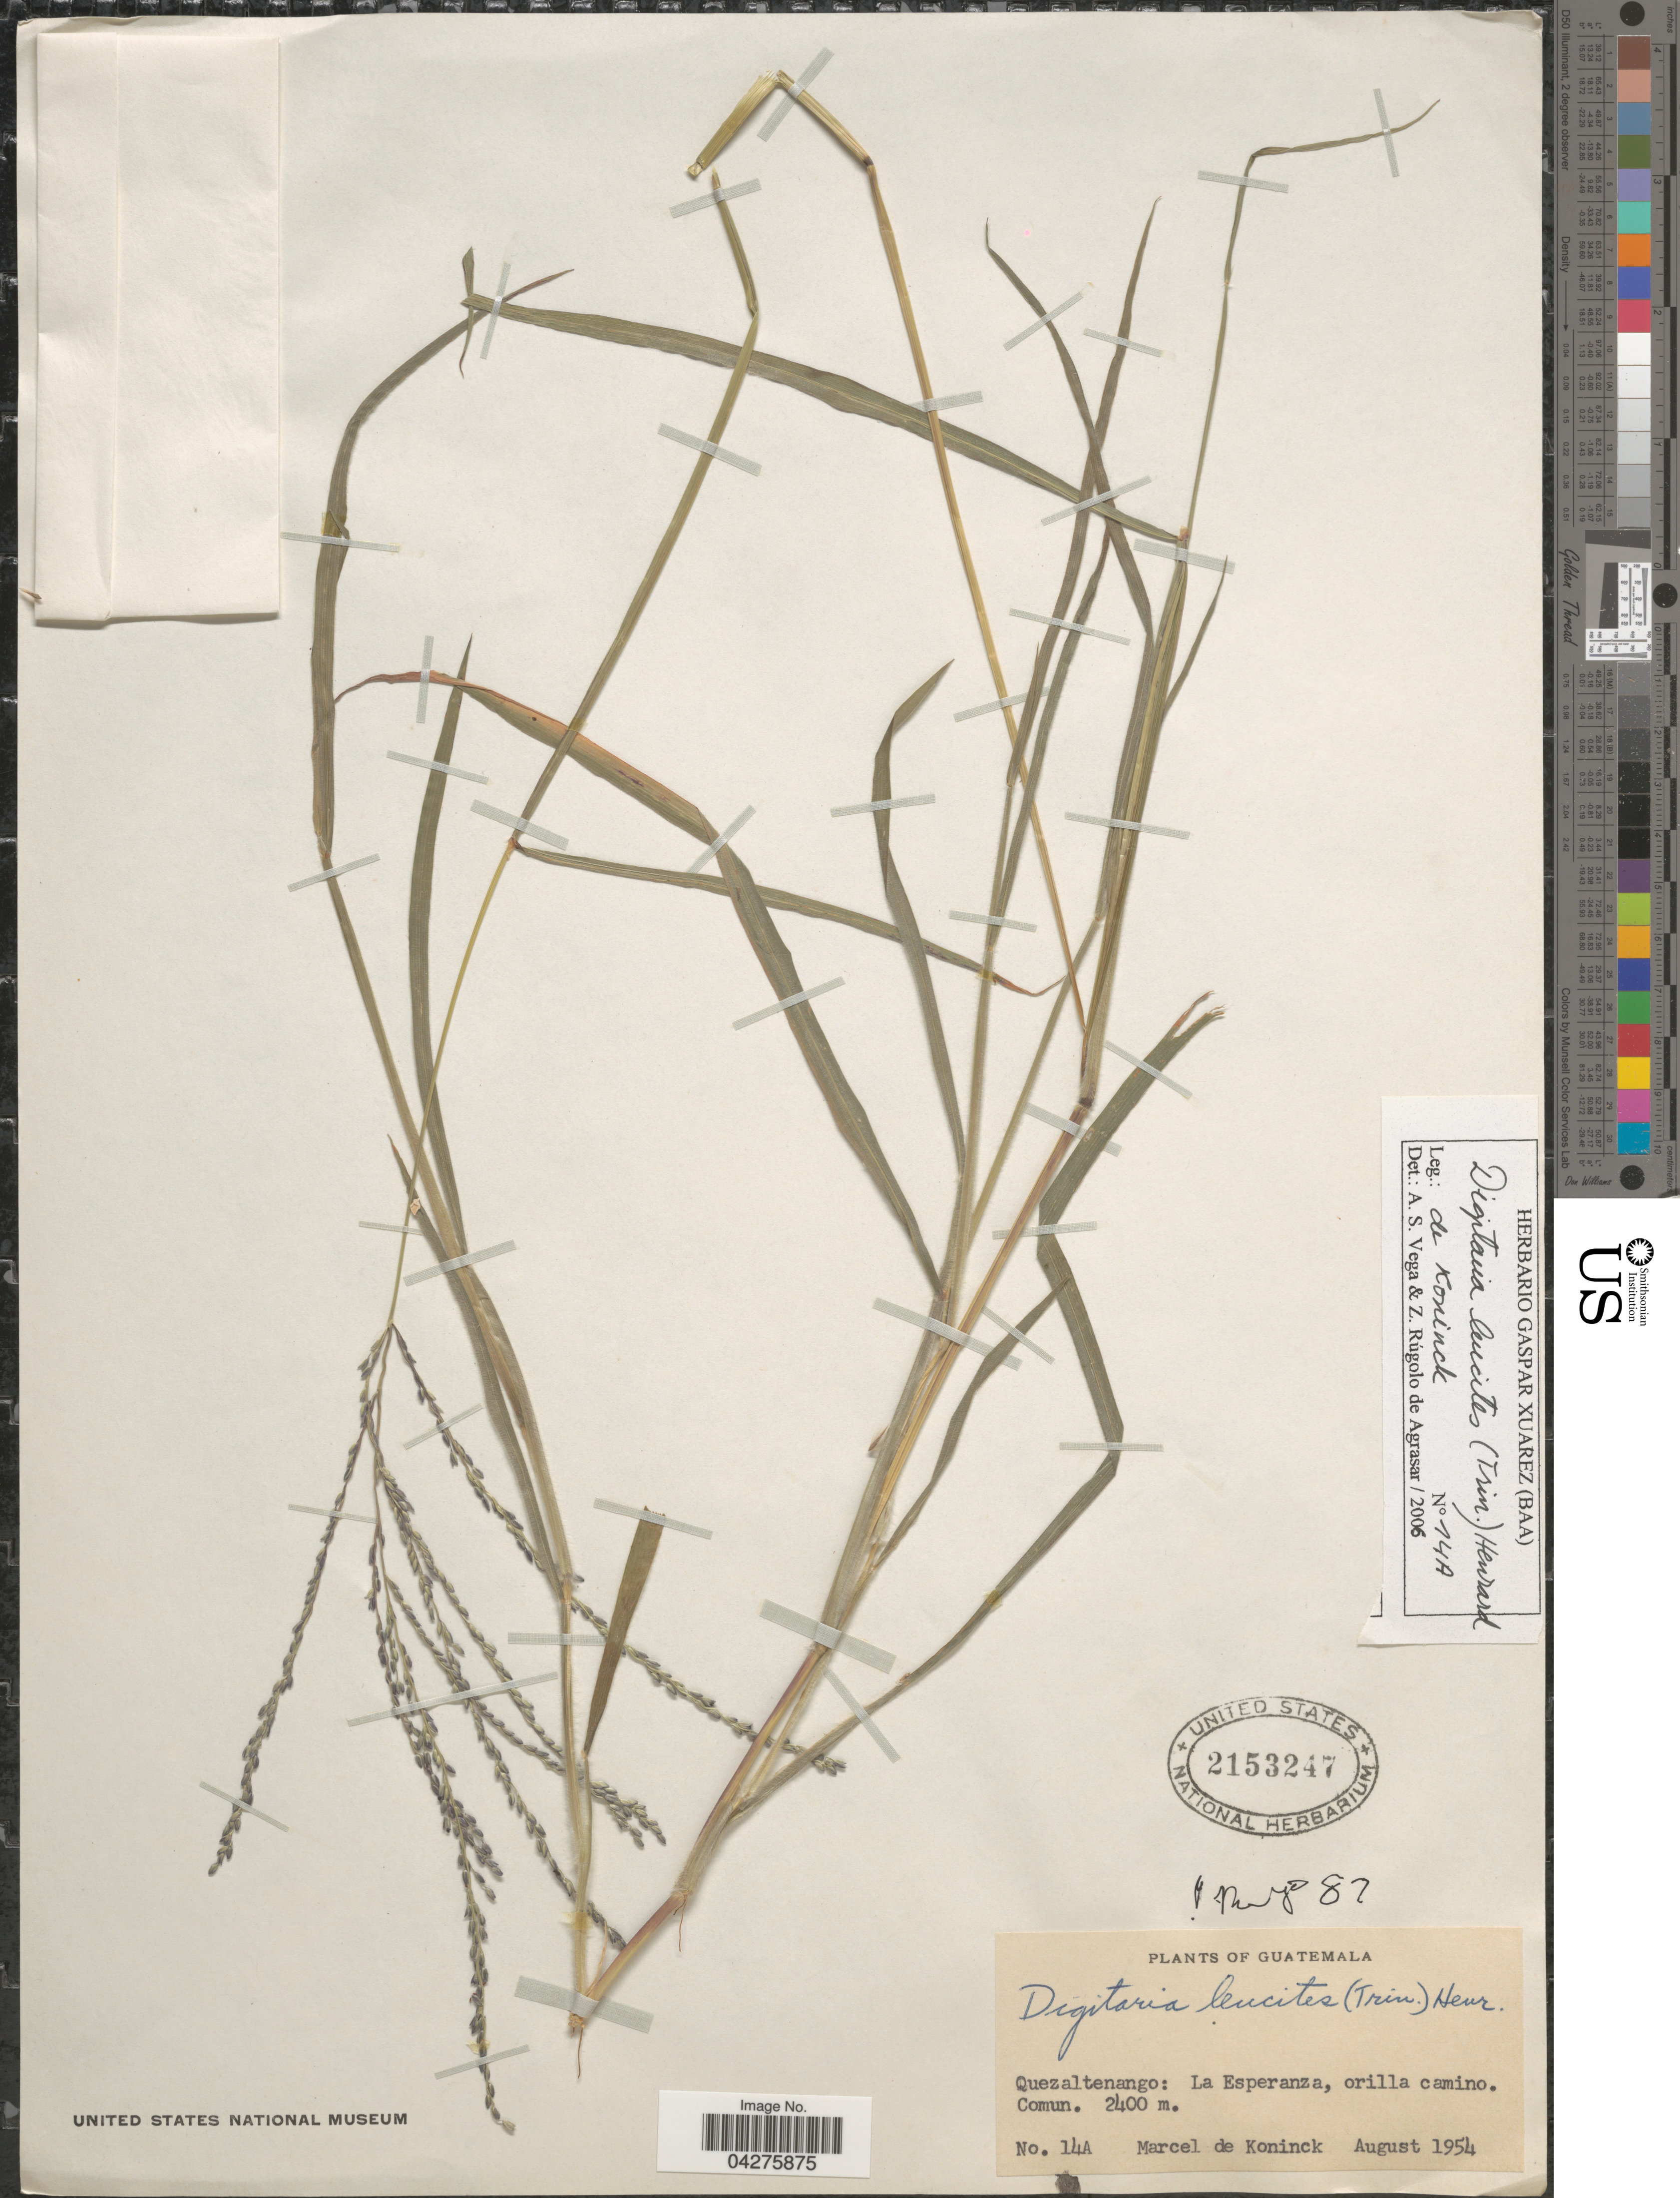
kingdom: Plantae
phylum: Tracheophyta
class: Liliopsida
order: Poales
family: Poaceae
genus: Digitaria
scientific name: Digitaria leucites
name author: (Trin.) Henr.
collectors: M. Koninck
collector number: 14A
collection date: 1954-08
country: Guatemala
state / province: Quetzaltenango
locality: La Esperanza, orilla camino.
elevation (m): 2400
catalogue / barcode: US 2153247